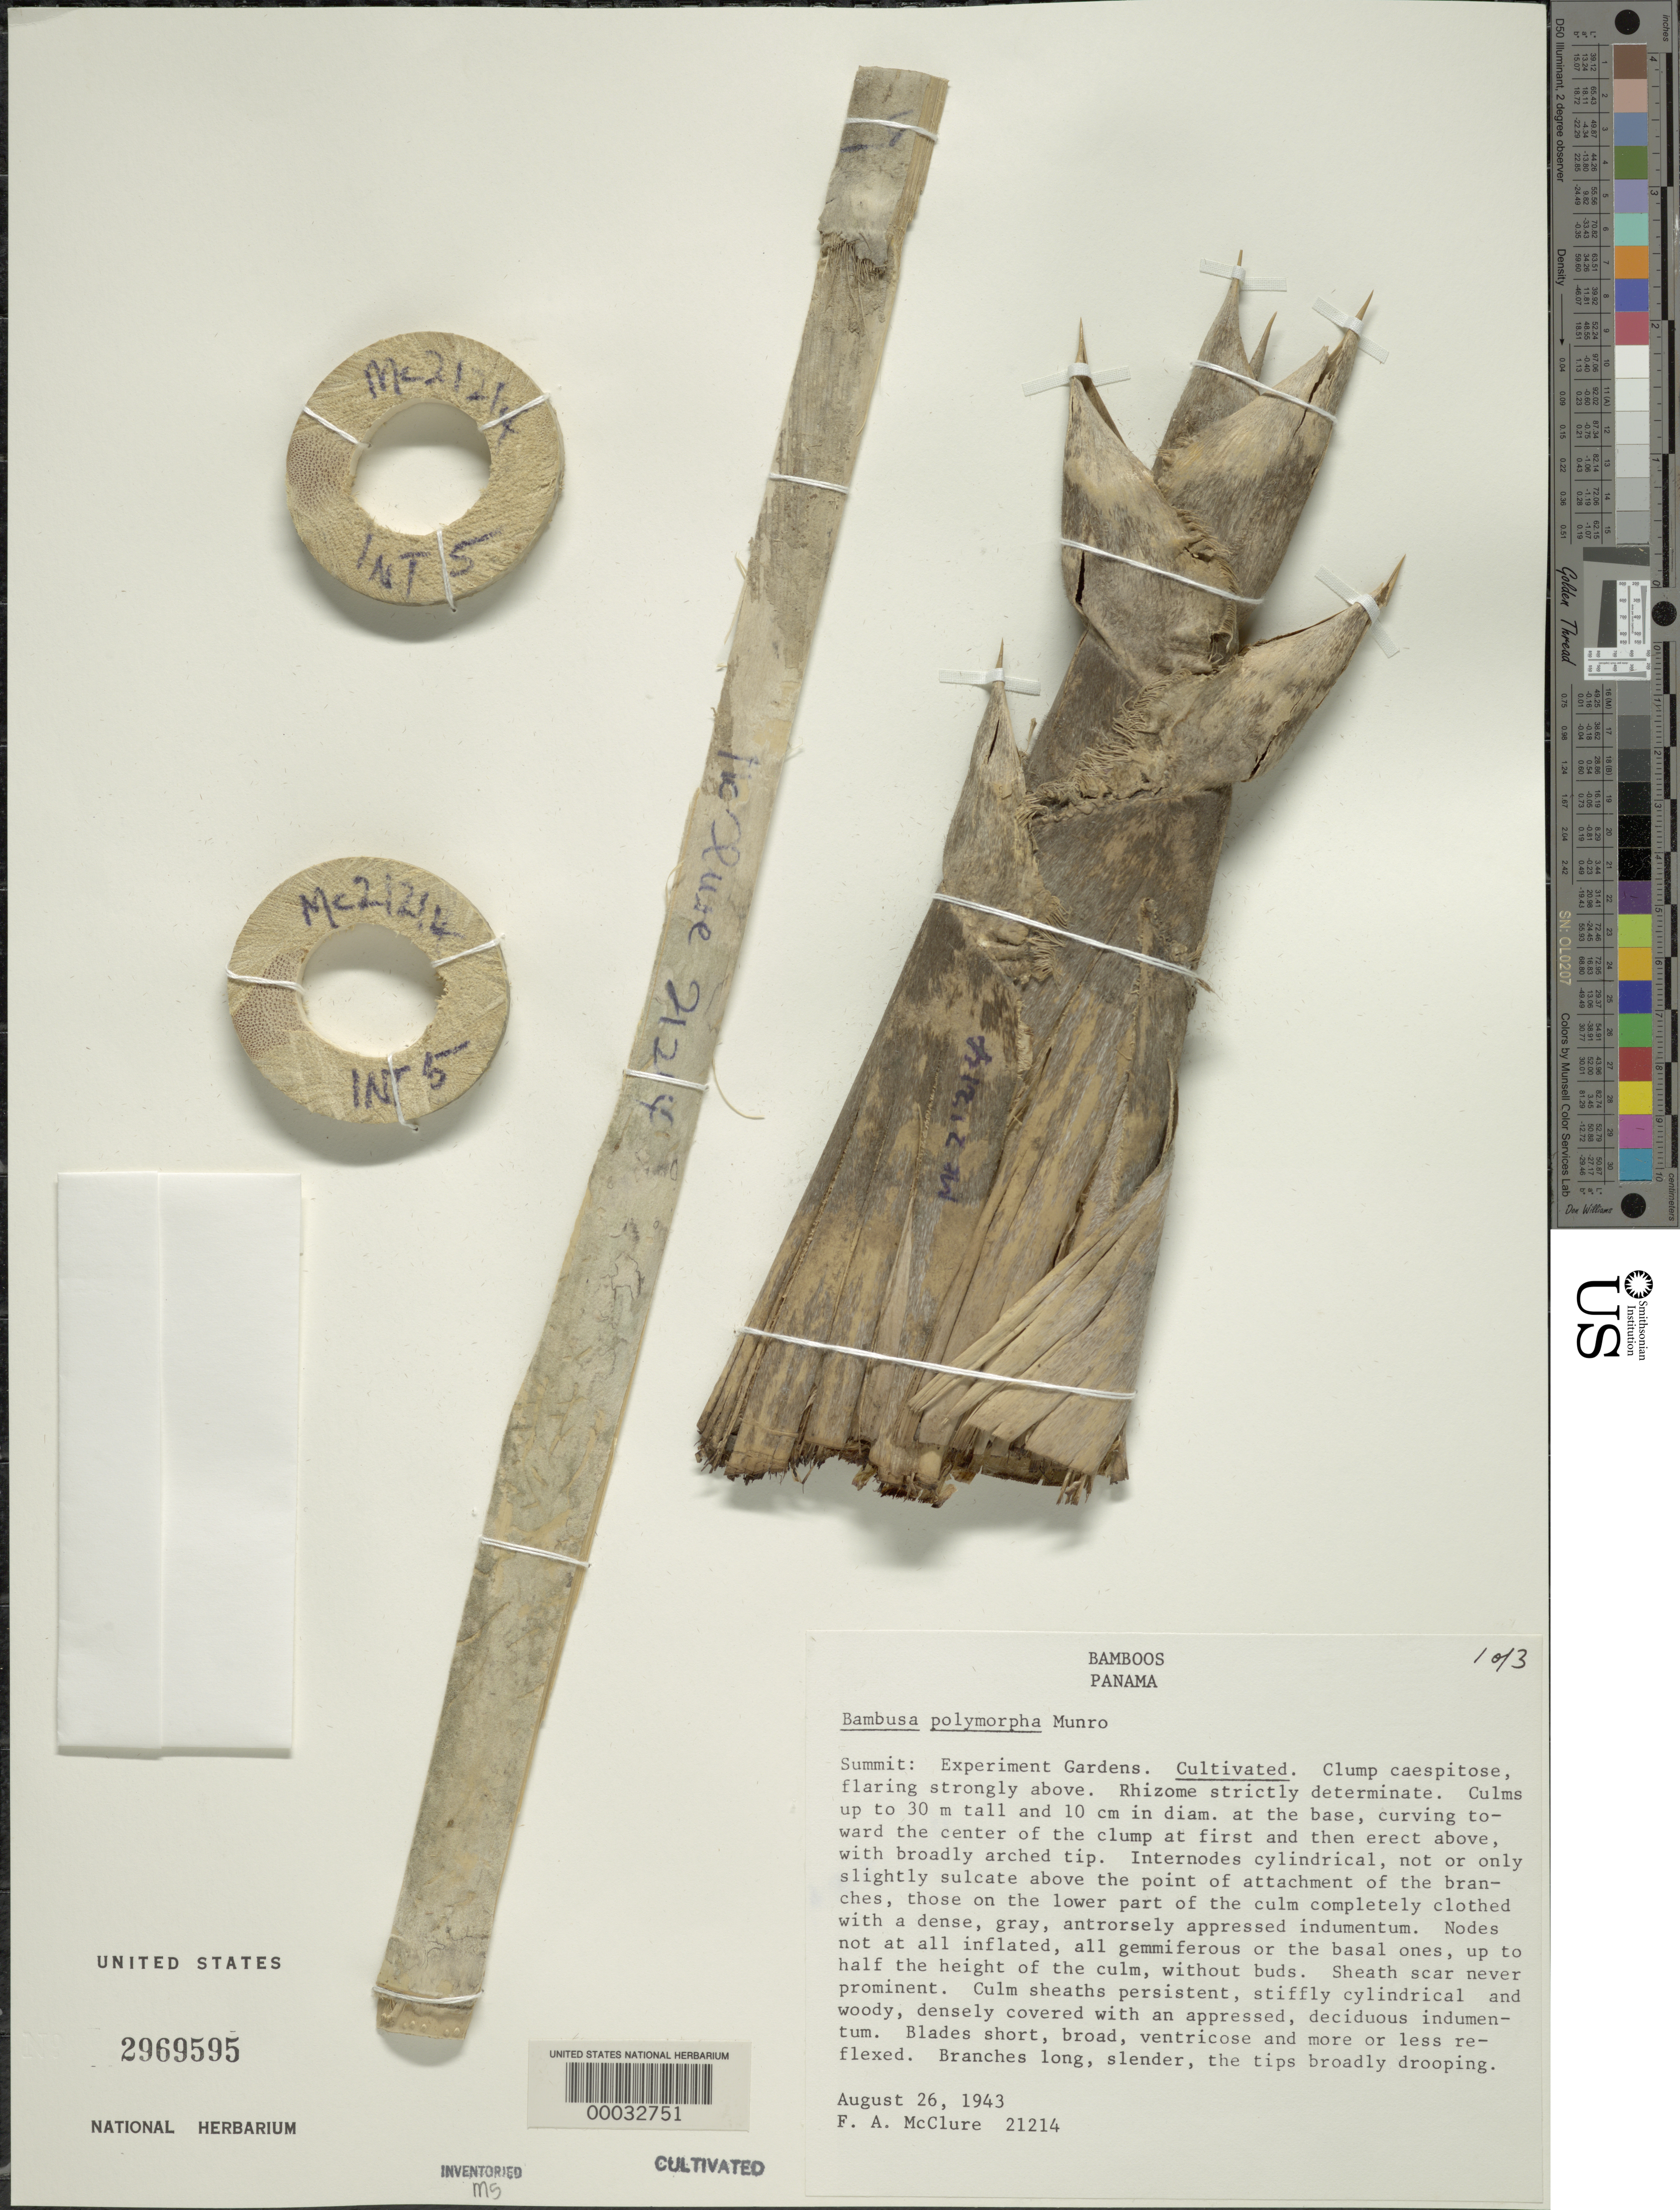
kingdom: Plantae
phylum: Tracheophyta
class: Liliopsida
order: Poales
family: Poaceae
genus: Bambusa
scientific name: Bambusa polymorpha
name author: Munro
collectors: F. A. McClure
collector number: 21214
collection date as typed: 26 Aug 1943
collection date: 1943-08-26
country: Panama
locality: Esperimental Gardens summit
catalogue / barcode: US 2969595